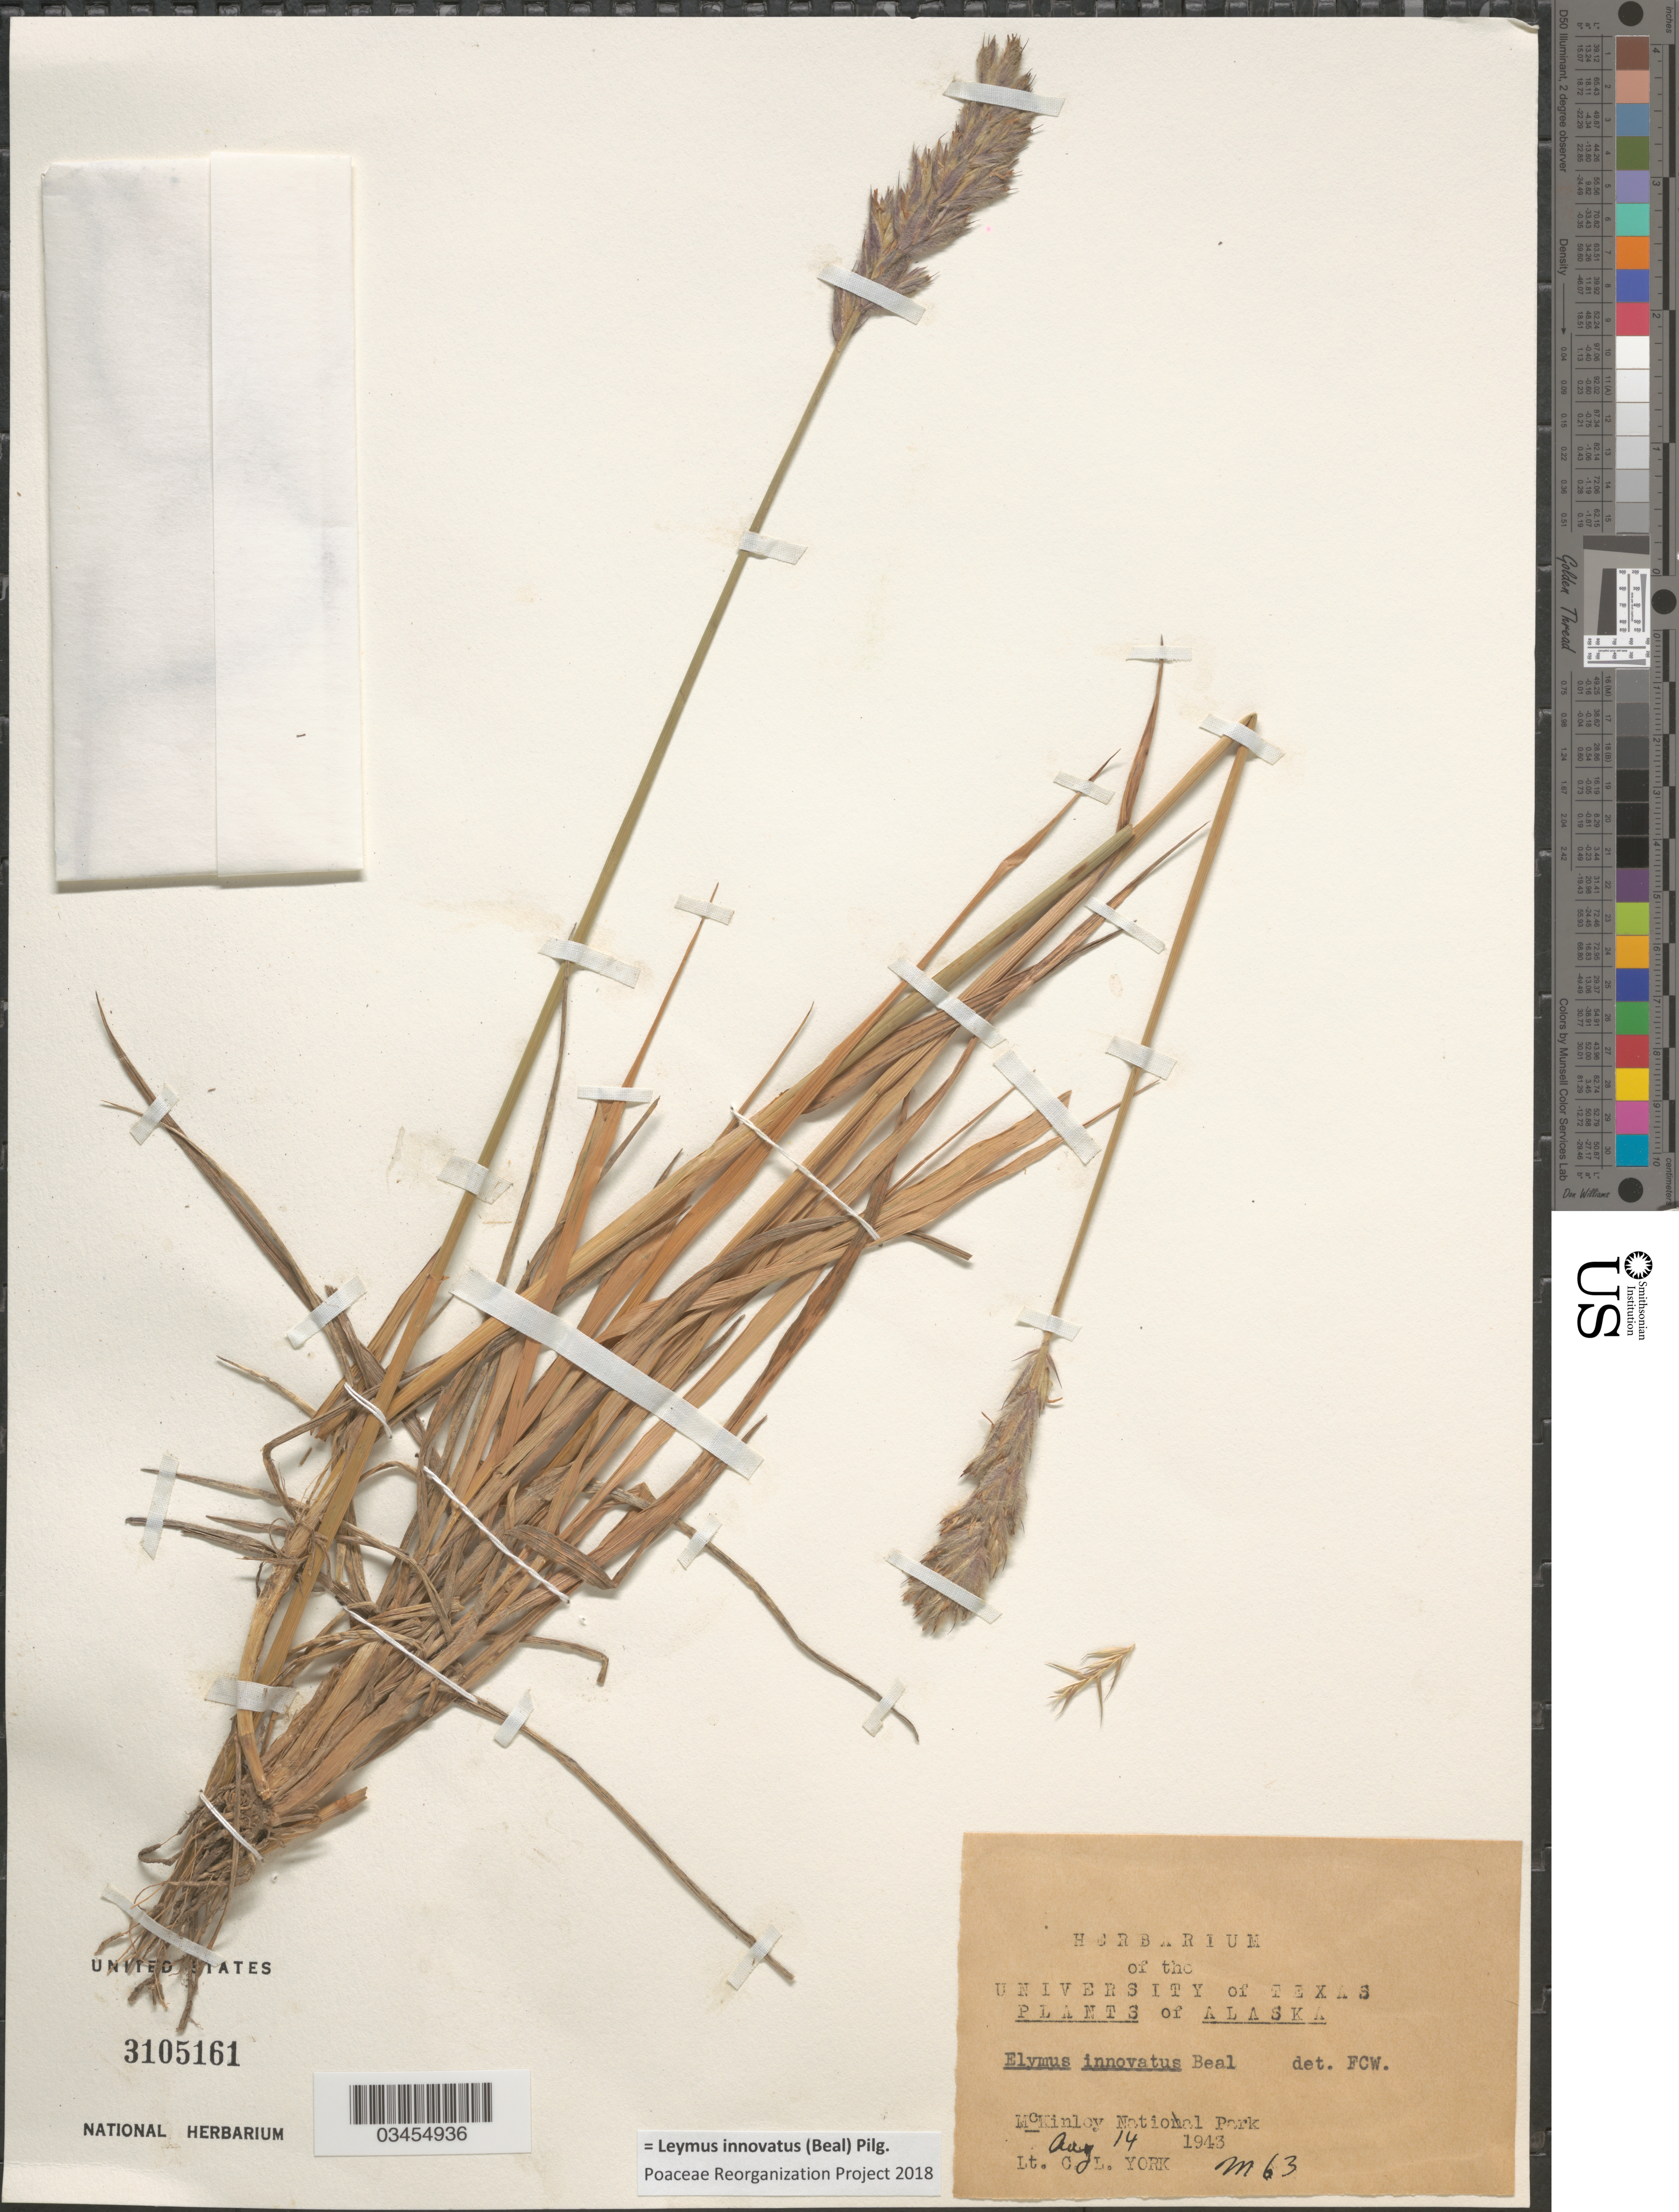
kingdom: Plantae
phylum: Tracheophyta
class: Liliopsida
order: Poales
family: Poaceae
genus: Leymus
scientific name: Leymus innovatus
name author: (W.J. Beal) Pilg.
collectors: C. L. York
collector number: M63?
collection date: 1943-08-14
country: United States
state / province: Alaska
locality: McKinley National Park.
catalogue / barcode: US 3105161